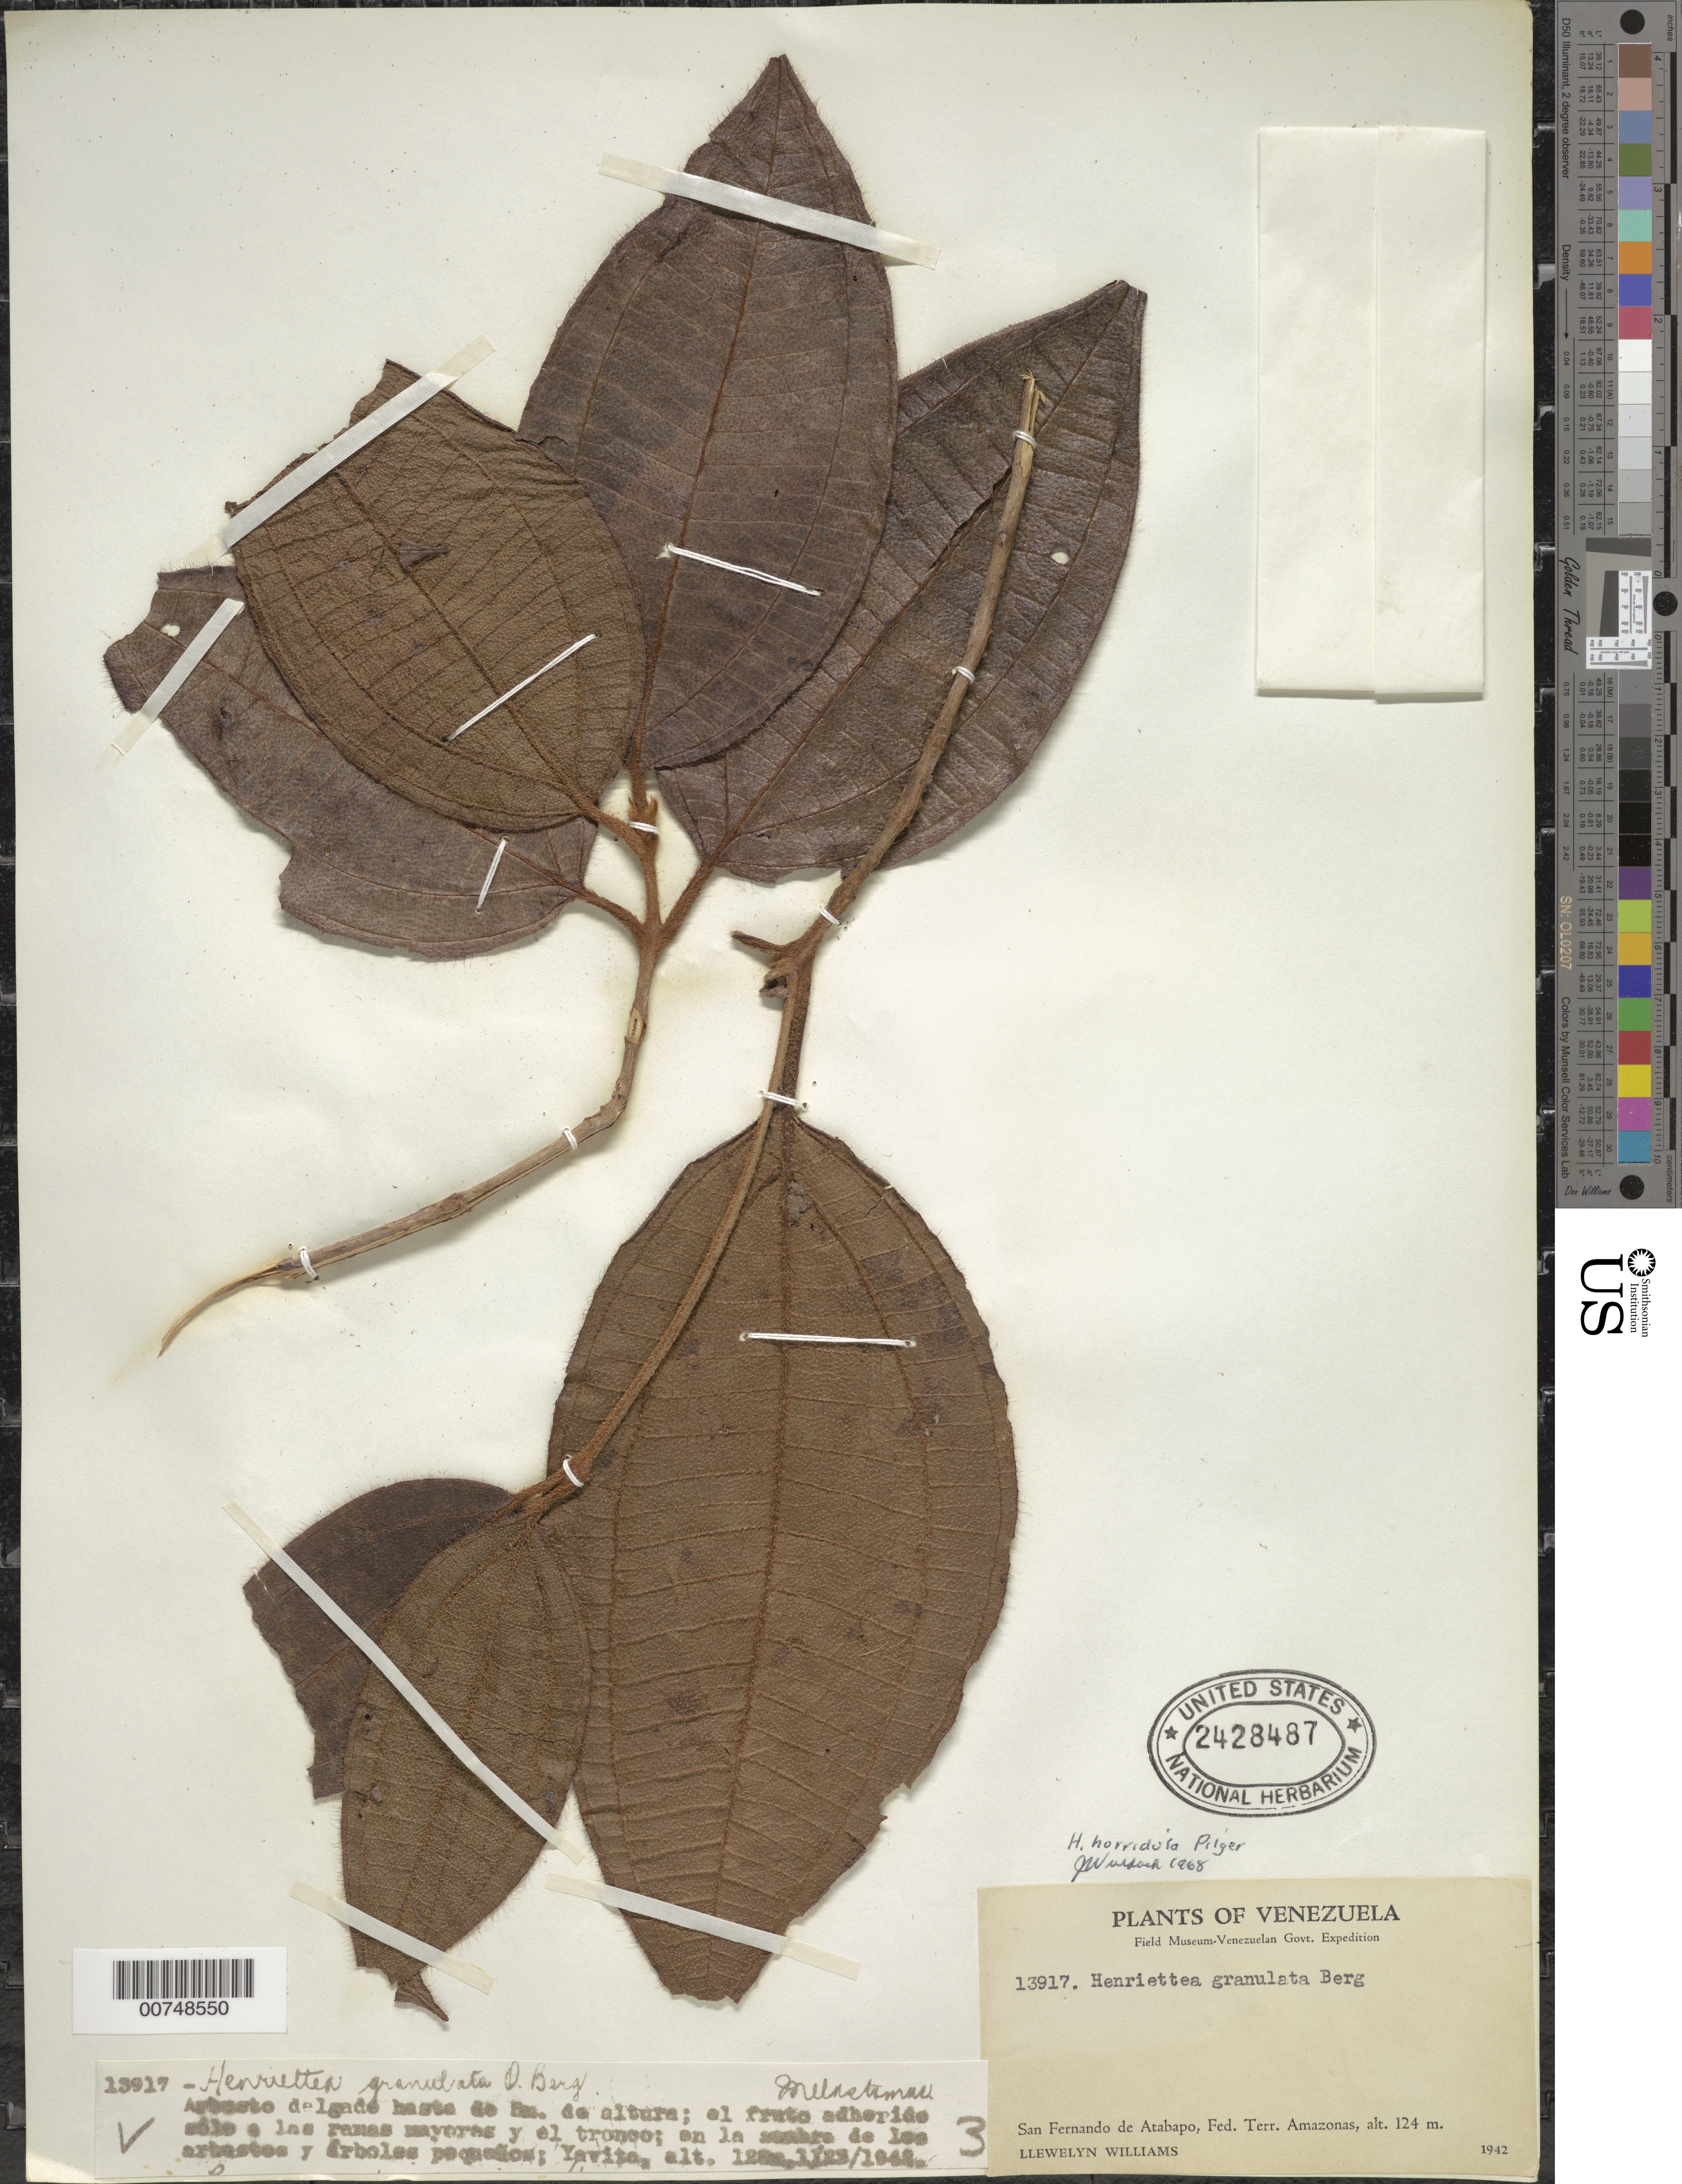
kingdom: Plantae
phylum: Tracheophyta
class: Magnoliopsida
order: Myrtales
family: Melastomataceae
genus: Henriettea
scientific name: Henriettea horridula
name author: Pilg.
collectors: Ll. Williams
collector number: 13917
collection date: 1942-01-23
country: Venezuela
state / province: Amazonas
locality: San Fernando de Atabapo, Fed. Terr. Amazonas, Yavita.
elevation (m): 124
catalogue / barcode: US 2428487